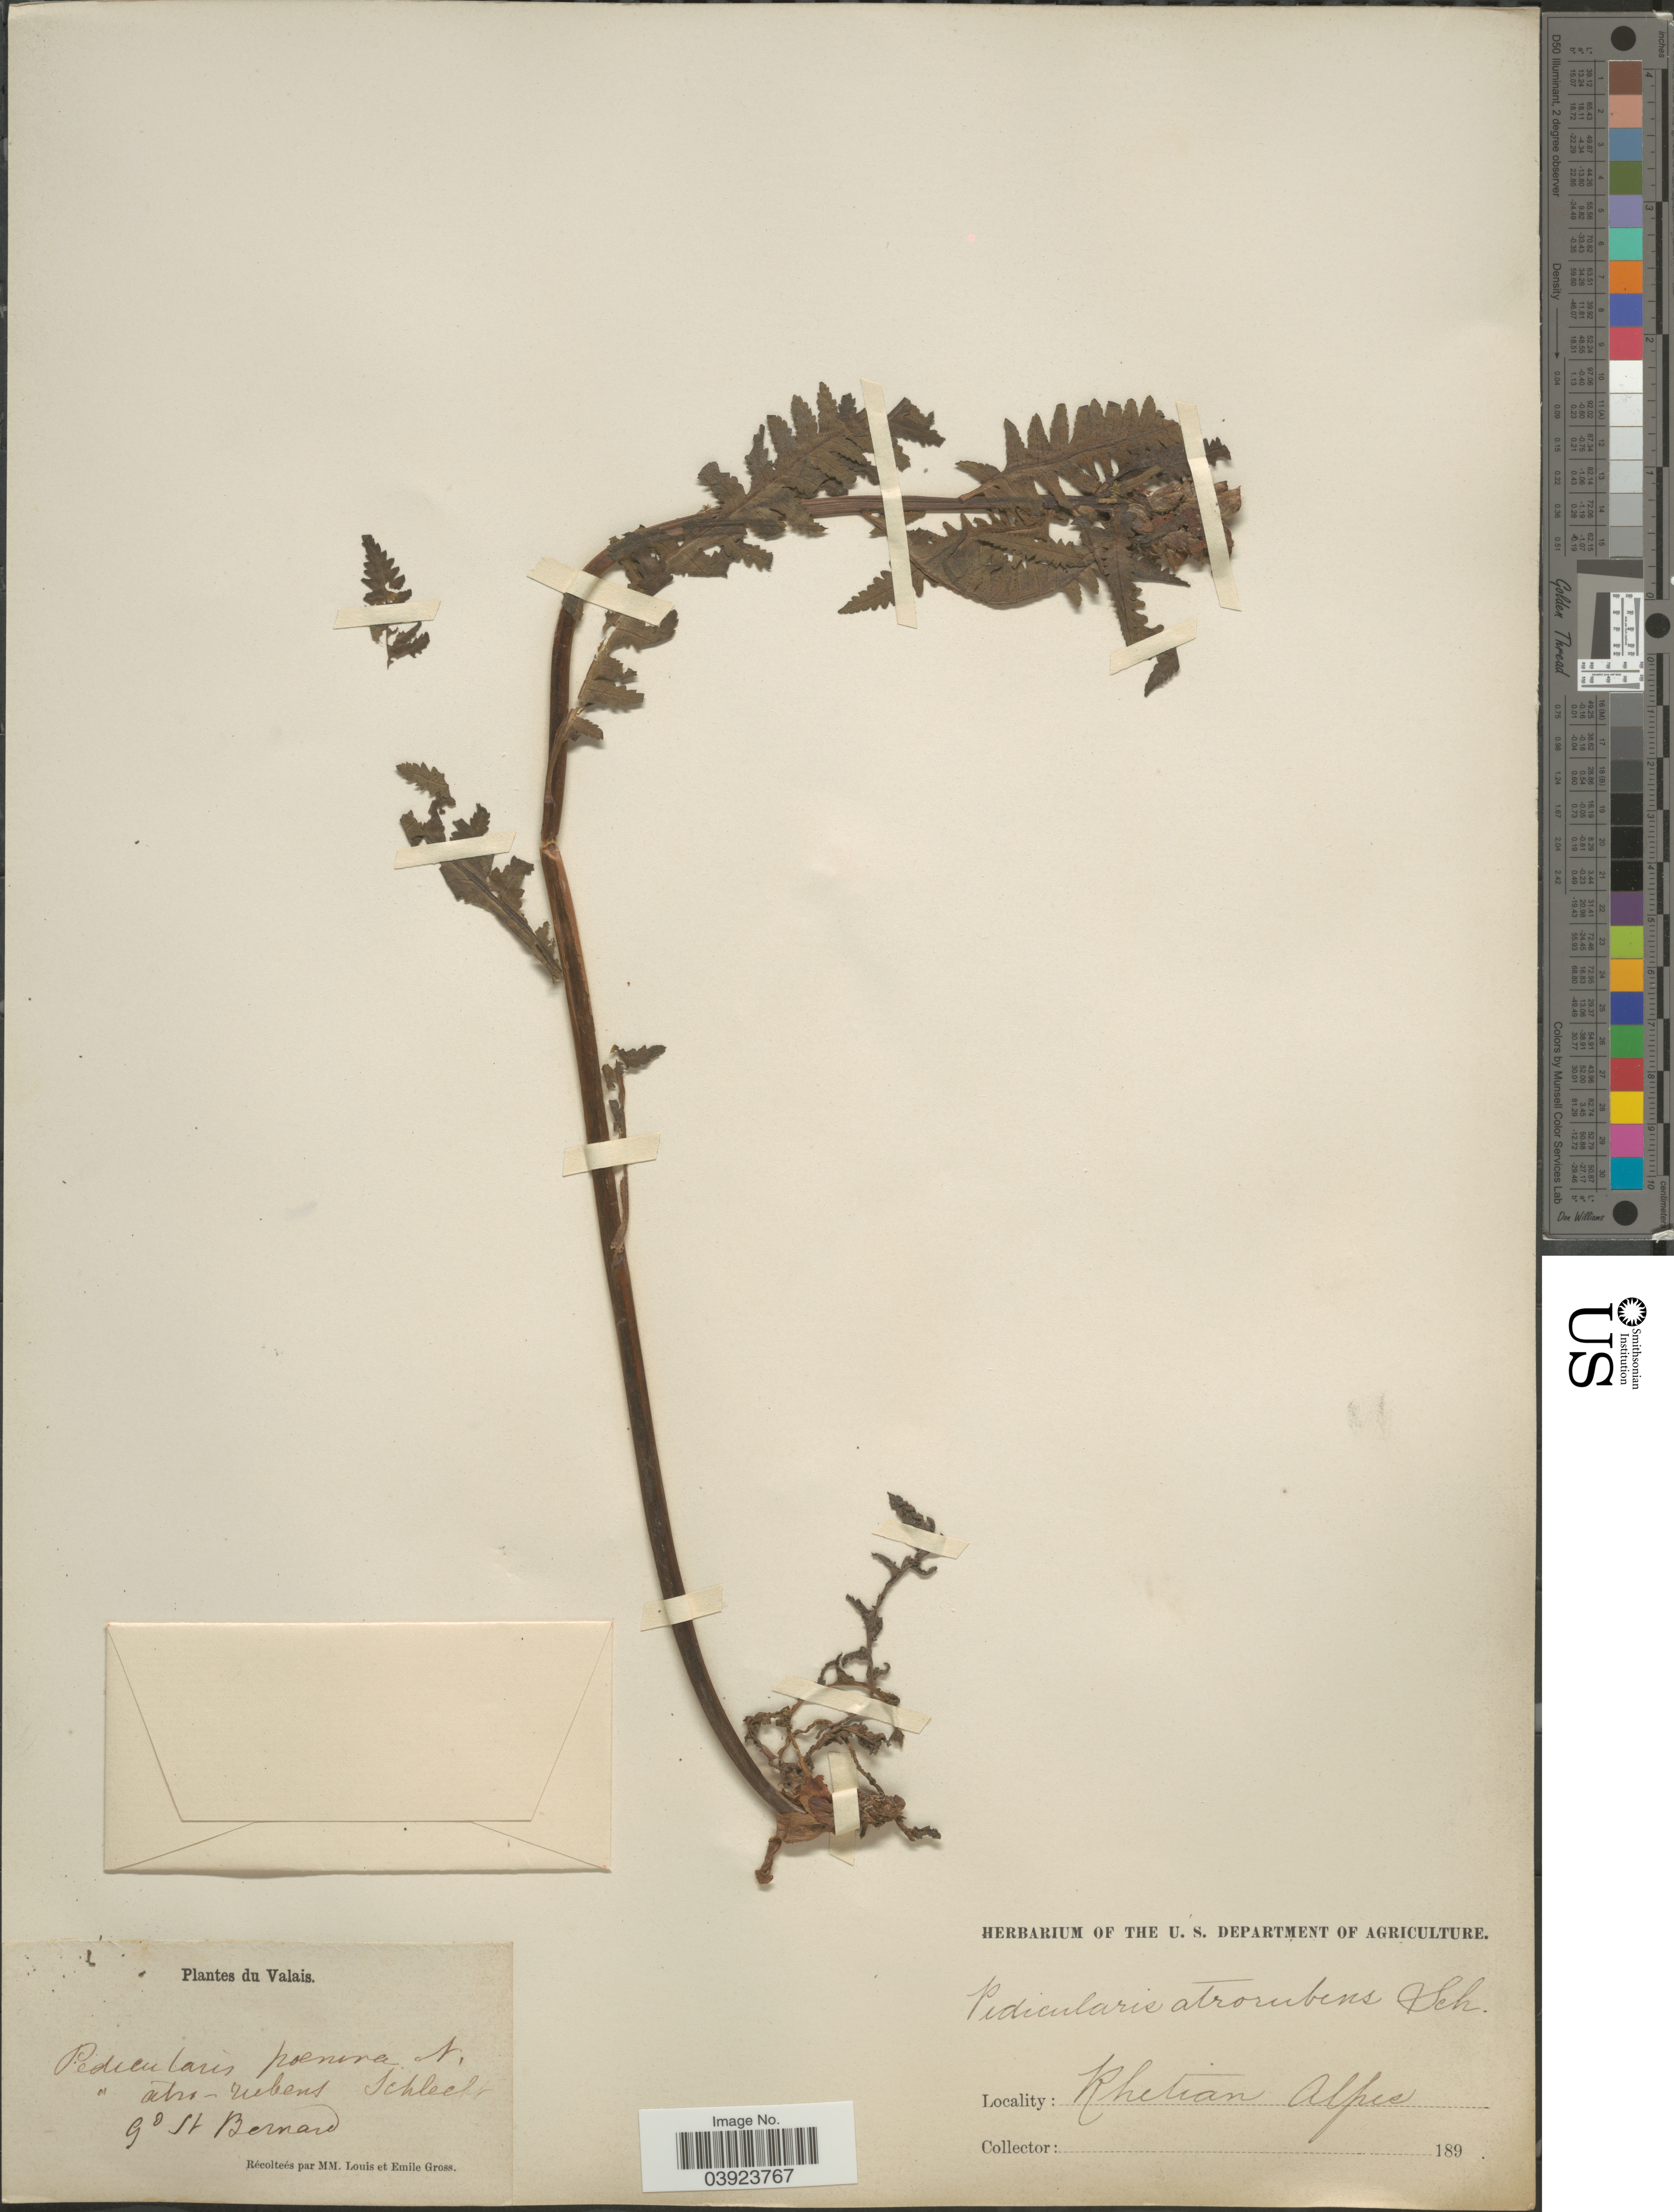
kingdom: Plantae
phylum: Tracheophyta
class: Magnoliopsida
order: Lamiales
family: Orobanchaceae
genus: Pedicularis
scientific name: Pedicularis atrorubens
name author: Schleich.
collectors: M. Louis & E. A. Gross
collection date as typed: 189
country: Switzerland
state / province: Valais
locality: St. Bernard. Khetian Alpes.